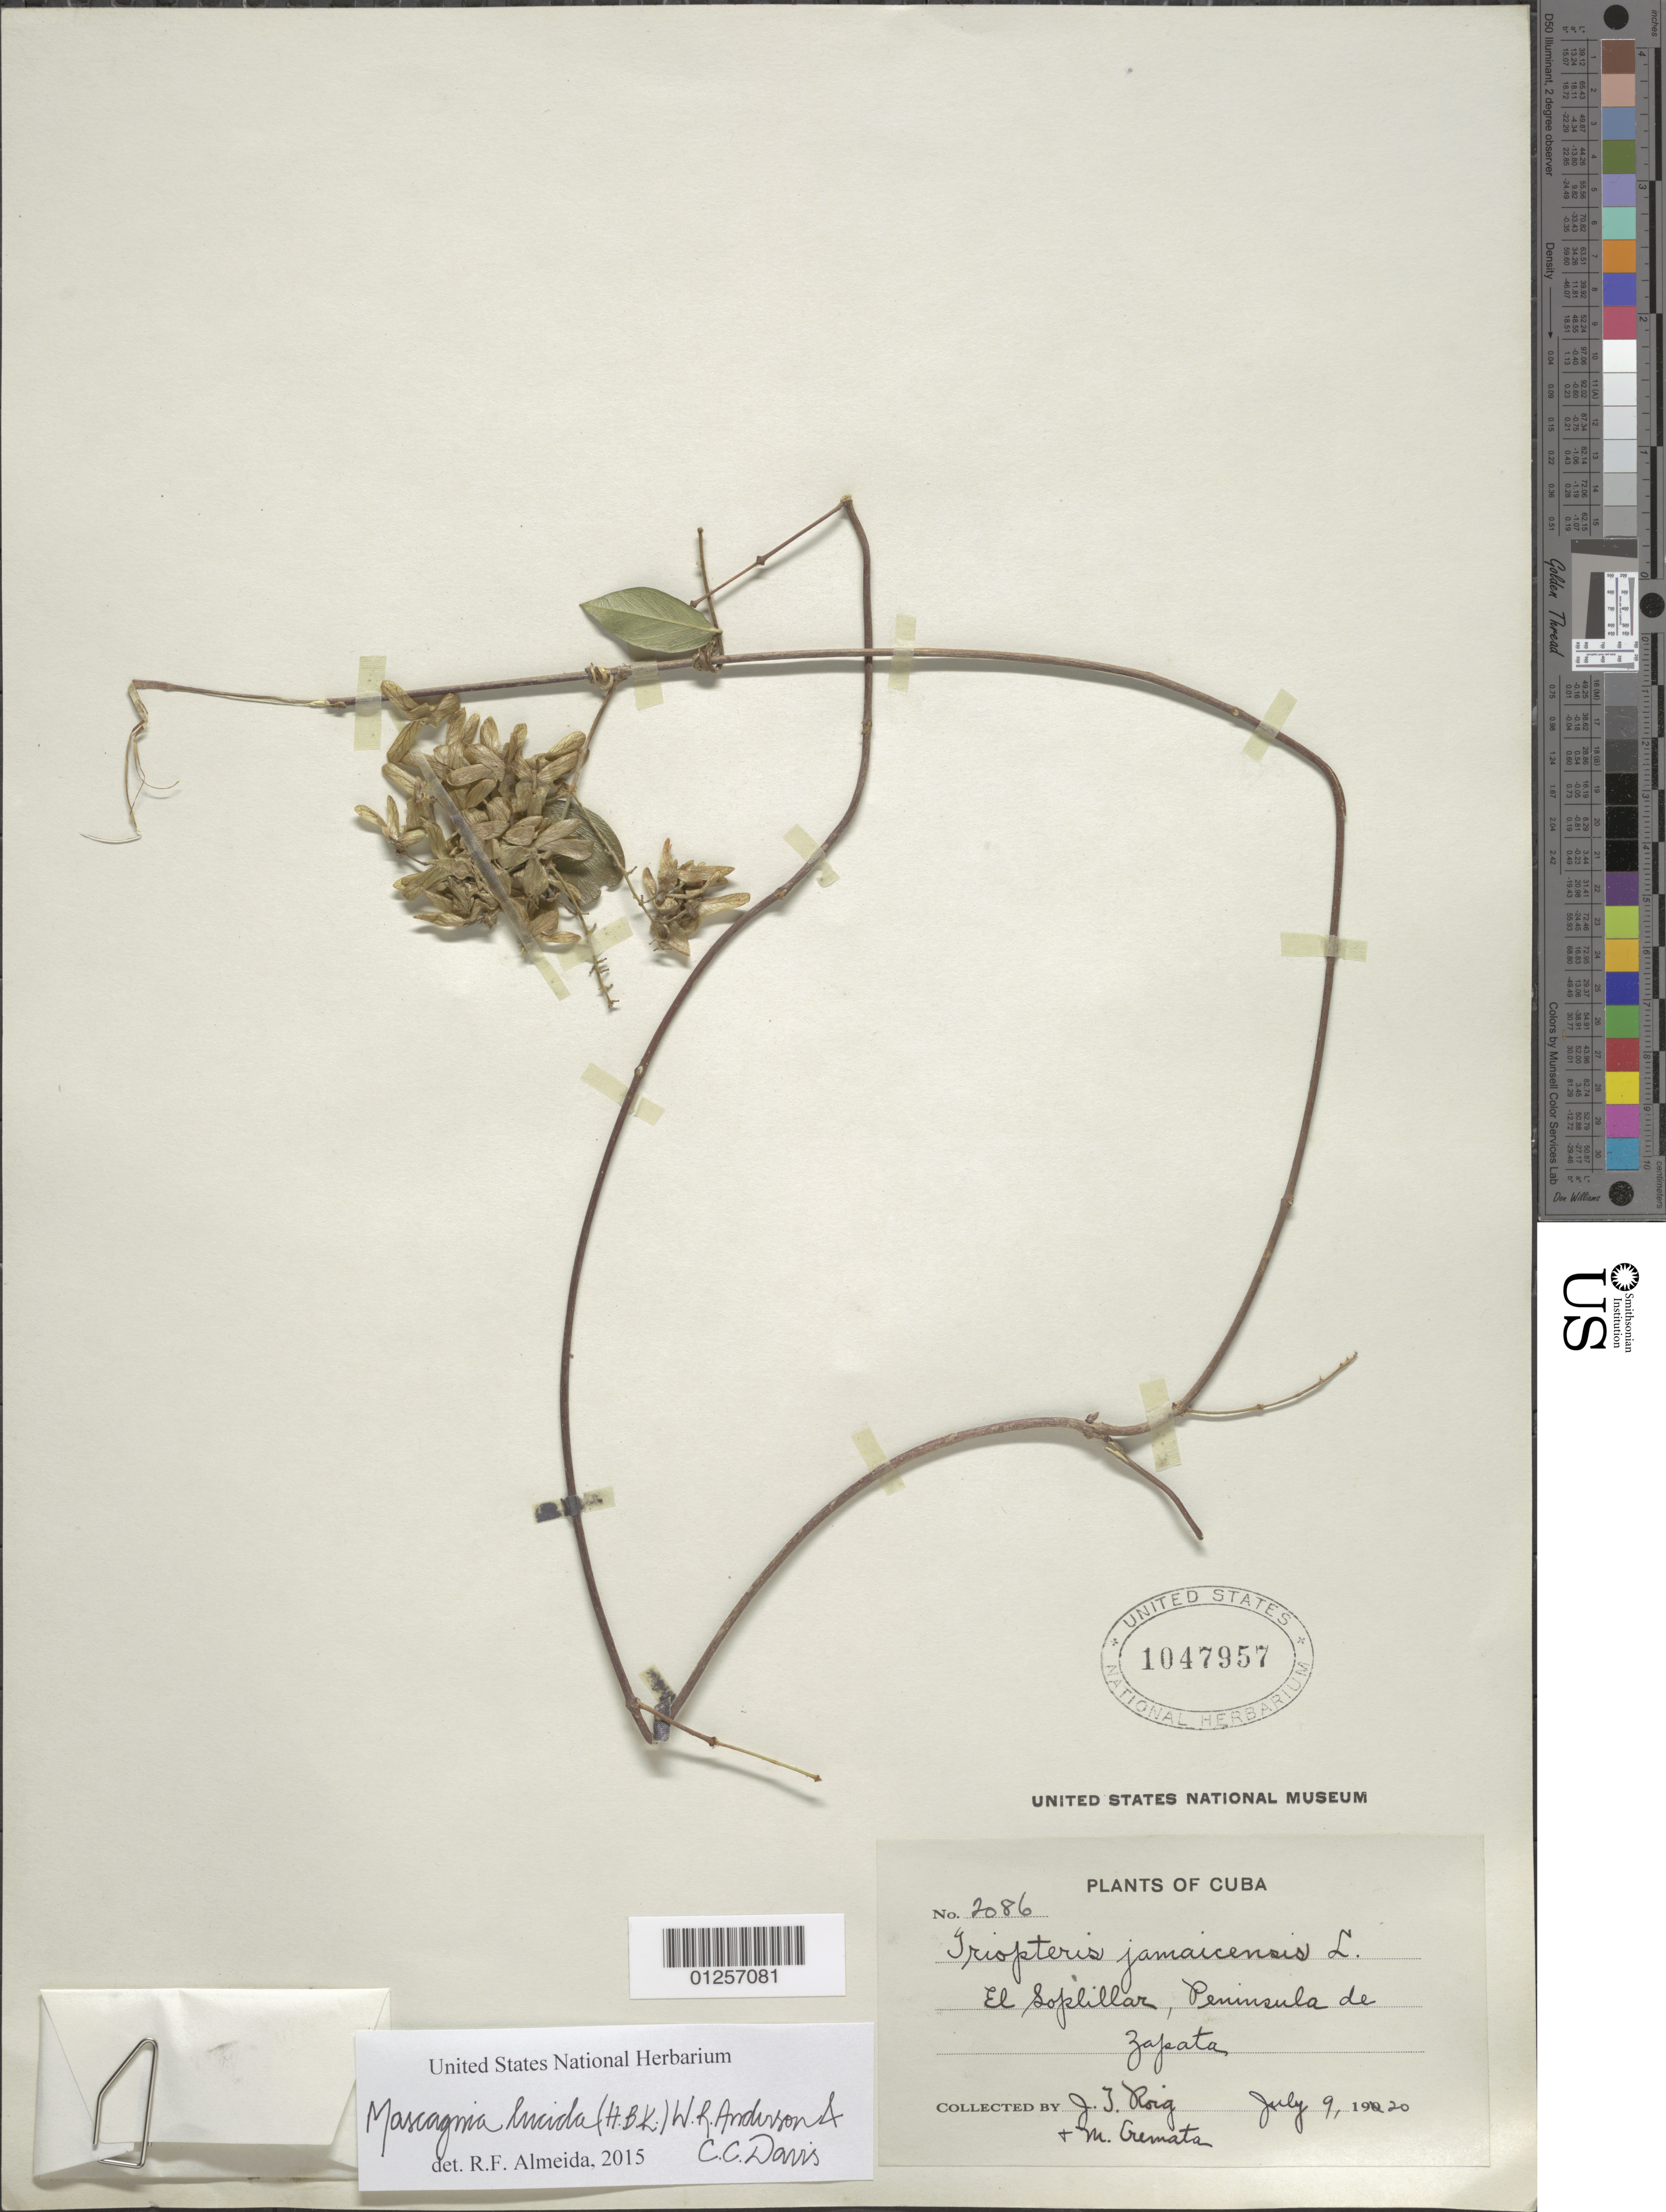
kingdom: Plantae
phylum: Tracheophyta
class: Magnoliopsida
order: Malpighiales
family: Malpighiaceae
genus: Mascagnia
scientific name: Mascagnia lucida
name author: (Kunth) W.R. Anderson & C. Davis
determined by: De Almeida, R. F., (HUEFS), Universidade Estadual de Feira de Santana (BRAZIL)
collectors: J. Roíg & M. Cremata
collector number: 2086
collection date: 1920-07-09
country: Cuba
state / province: Matanzas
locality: El Soplillar, Peninsula de Zapata.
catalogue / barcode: US 1047957